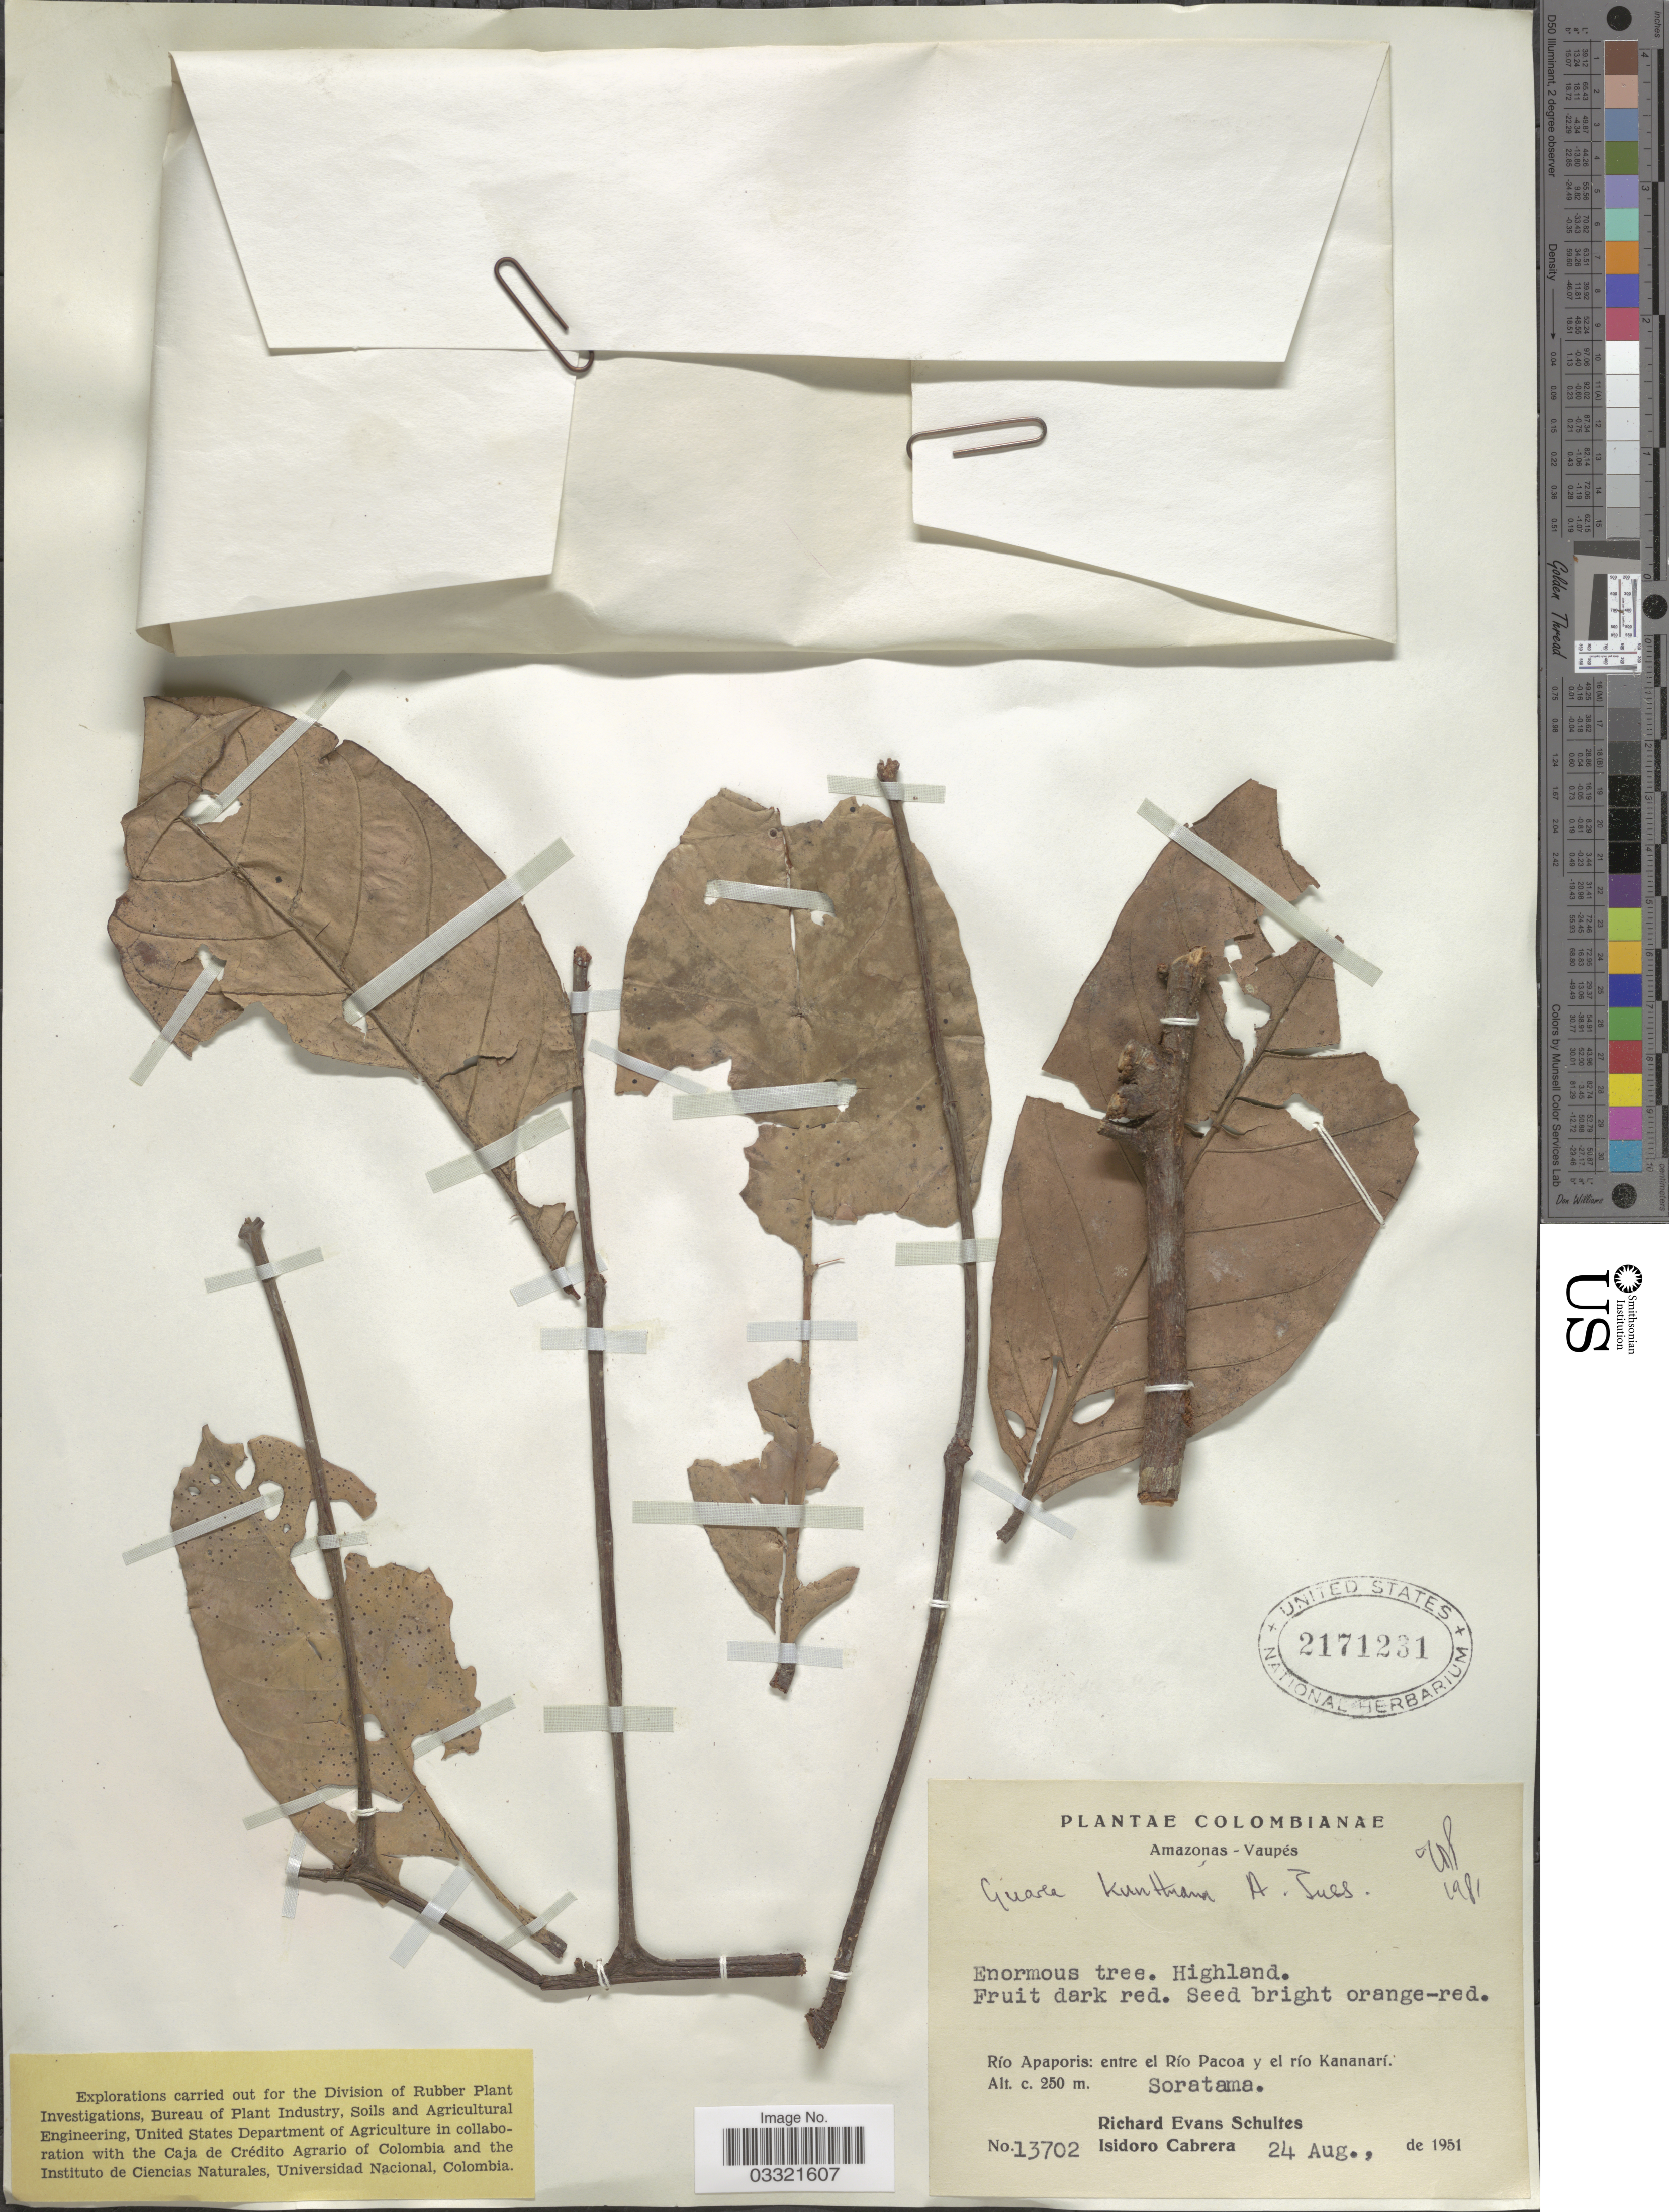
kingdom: Plantae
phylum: Tracheophyta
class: Magnoliopsida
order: Sapindales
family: Meliaceae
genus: Guarea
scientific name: Guarea kunthiana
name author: A. Juss.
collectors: R. E. Schultes & I. Cabrera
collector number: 13702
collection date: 1951-08-24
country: Colombia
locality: Amazonas - Vaupés. Río Apaporis: entre el Río Pacoa y el río Kananarí. Soratama.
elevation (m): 250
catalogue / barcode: US 2171231